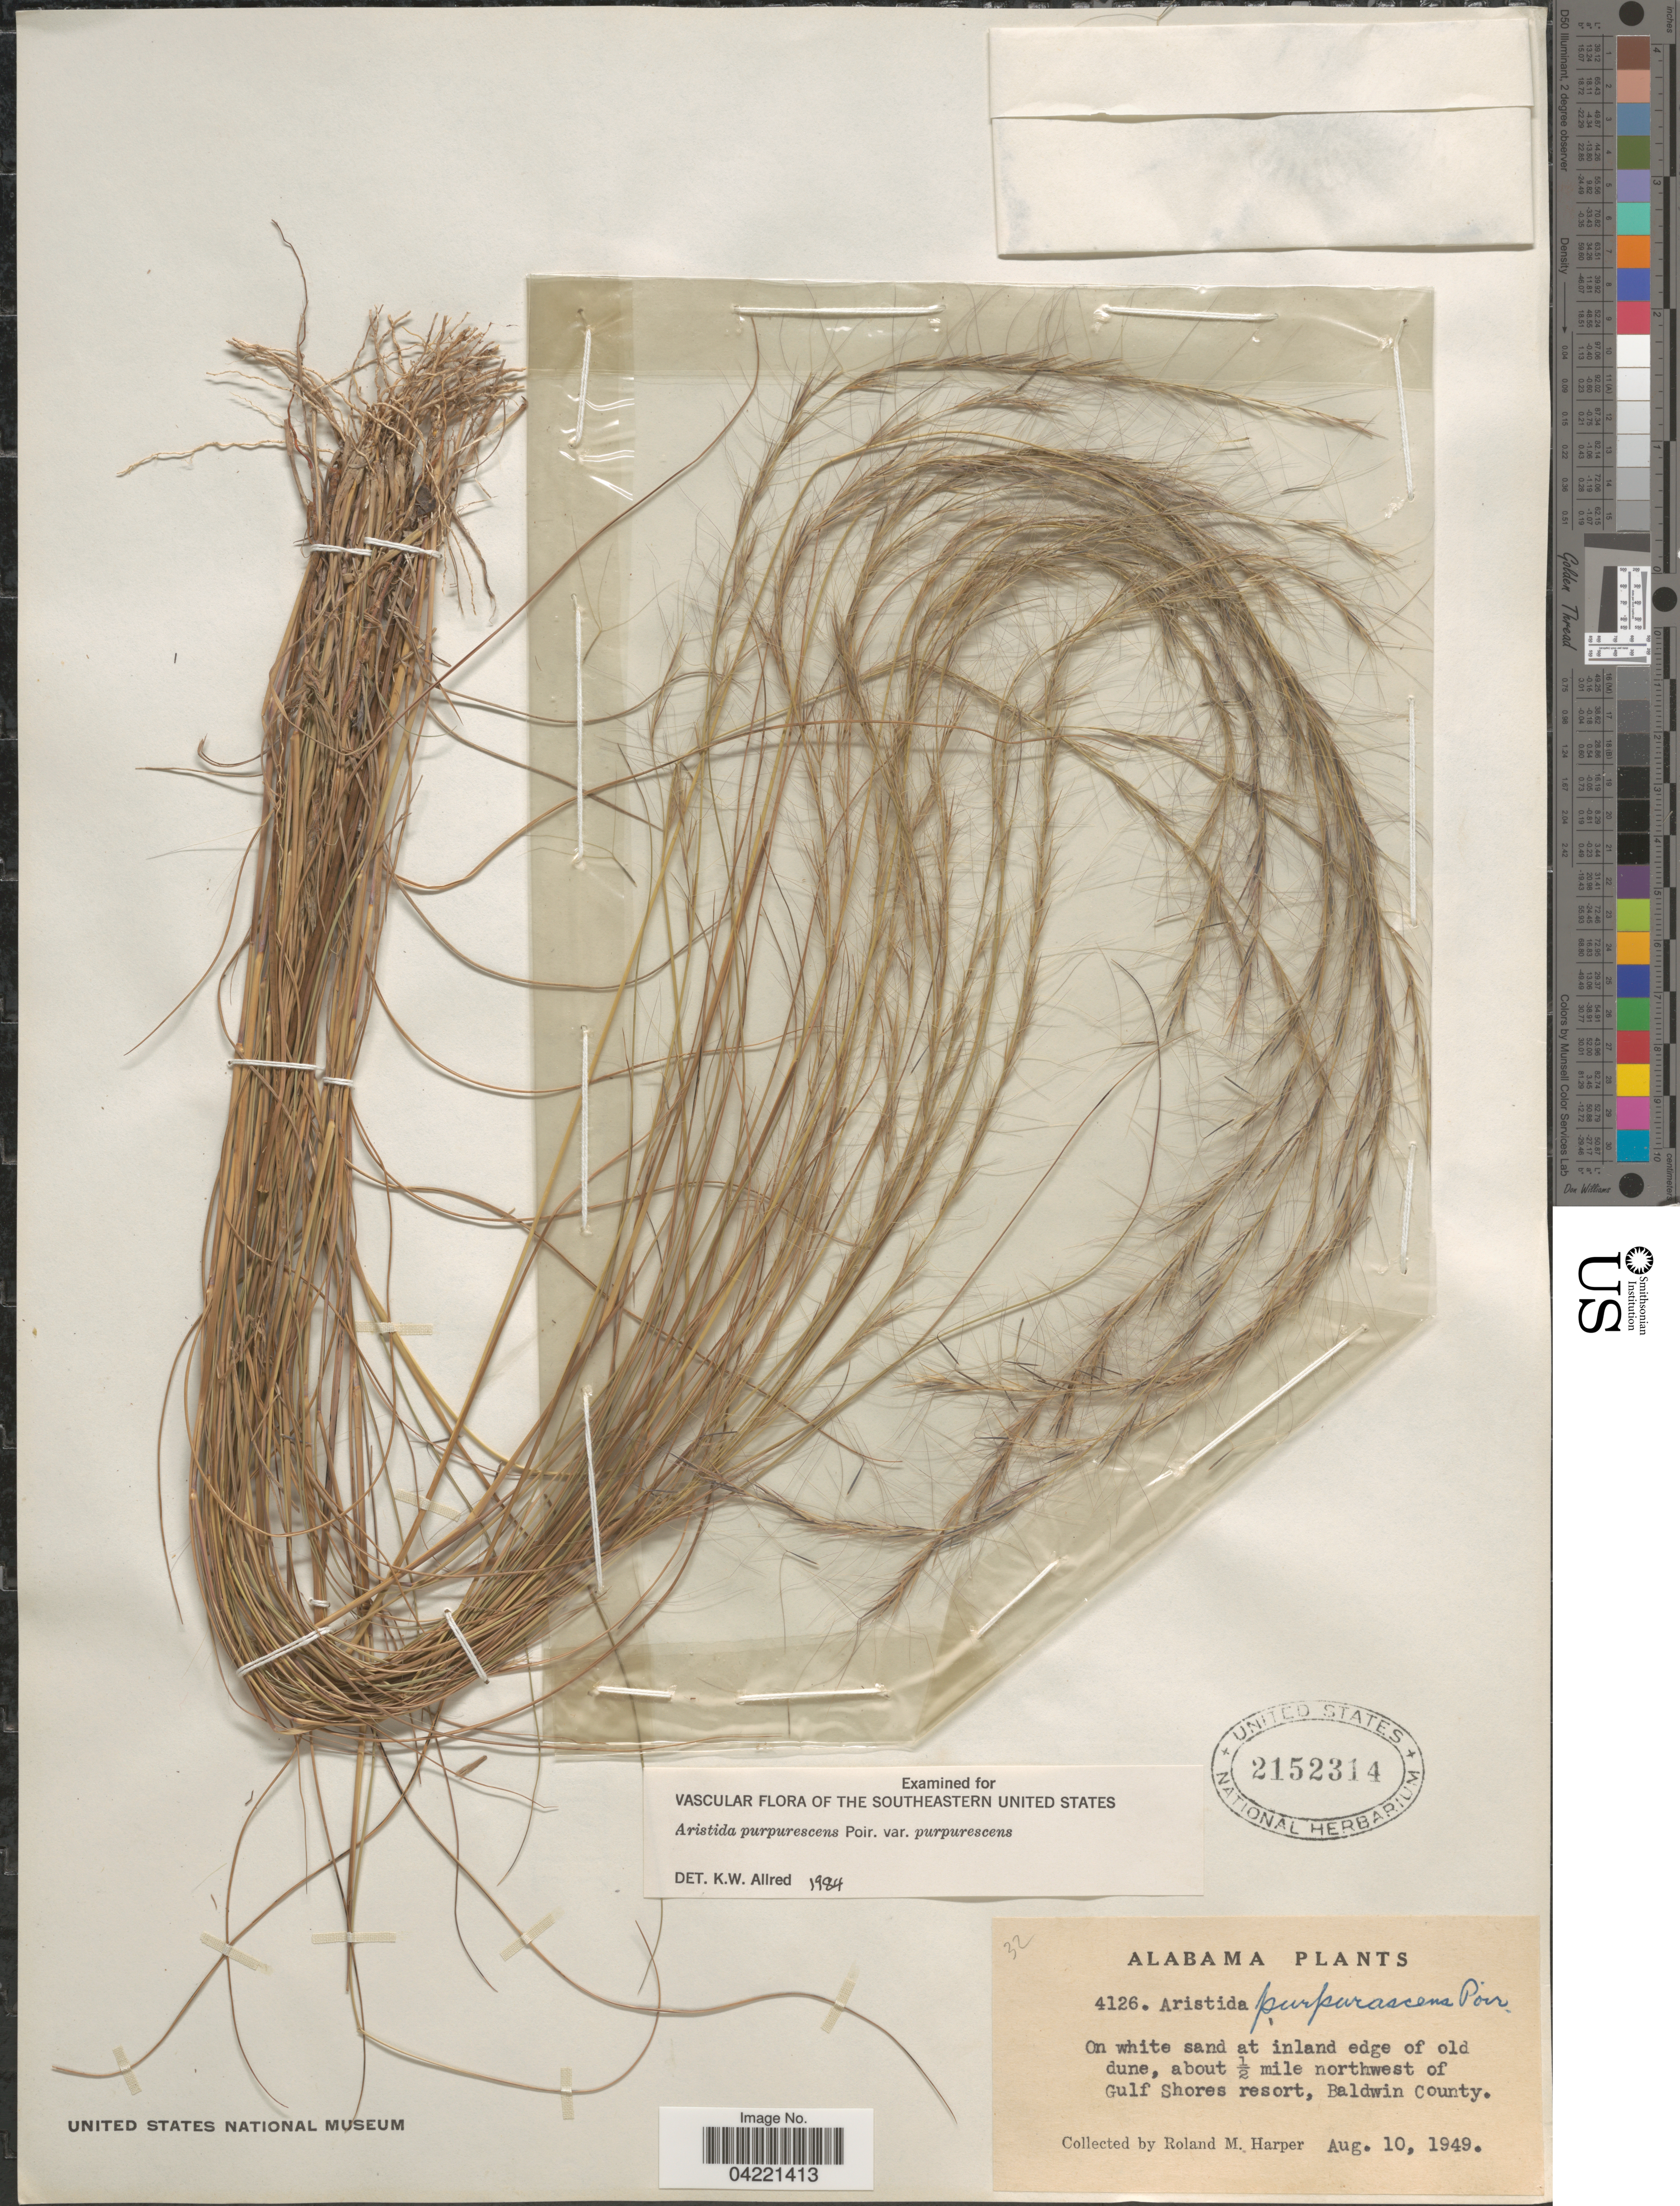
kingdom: Plantae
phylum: Tracheophyta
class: Liliopsida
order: Poales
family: Poaceae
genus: Aristida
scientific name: Aristida purpurascens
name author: Poir.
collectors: R. M. Harper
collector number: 4126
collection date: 1949-08-10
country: United States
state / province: Alabama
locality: On white sand at inland edge of old dune, about ½ mile northwest of Gulf Shores resort, Baldwin County.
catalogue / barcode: US 2152314